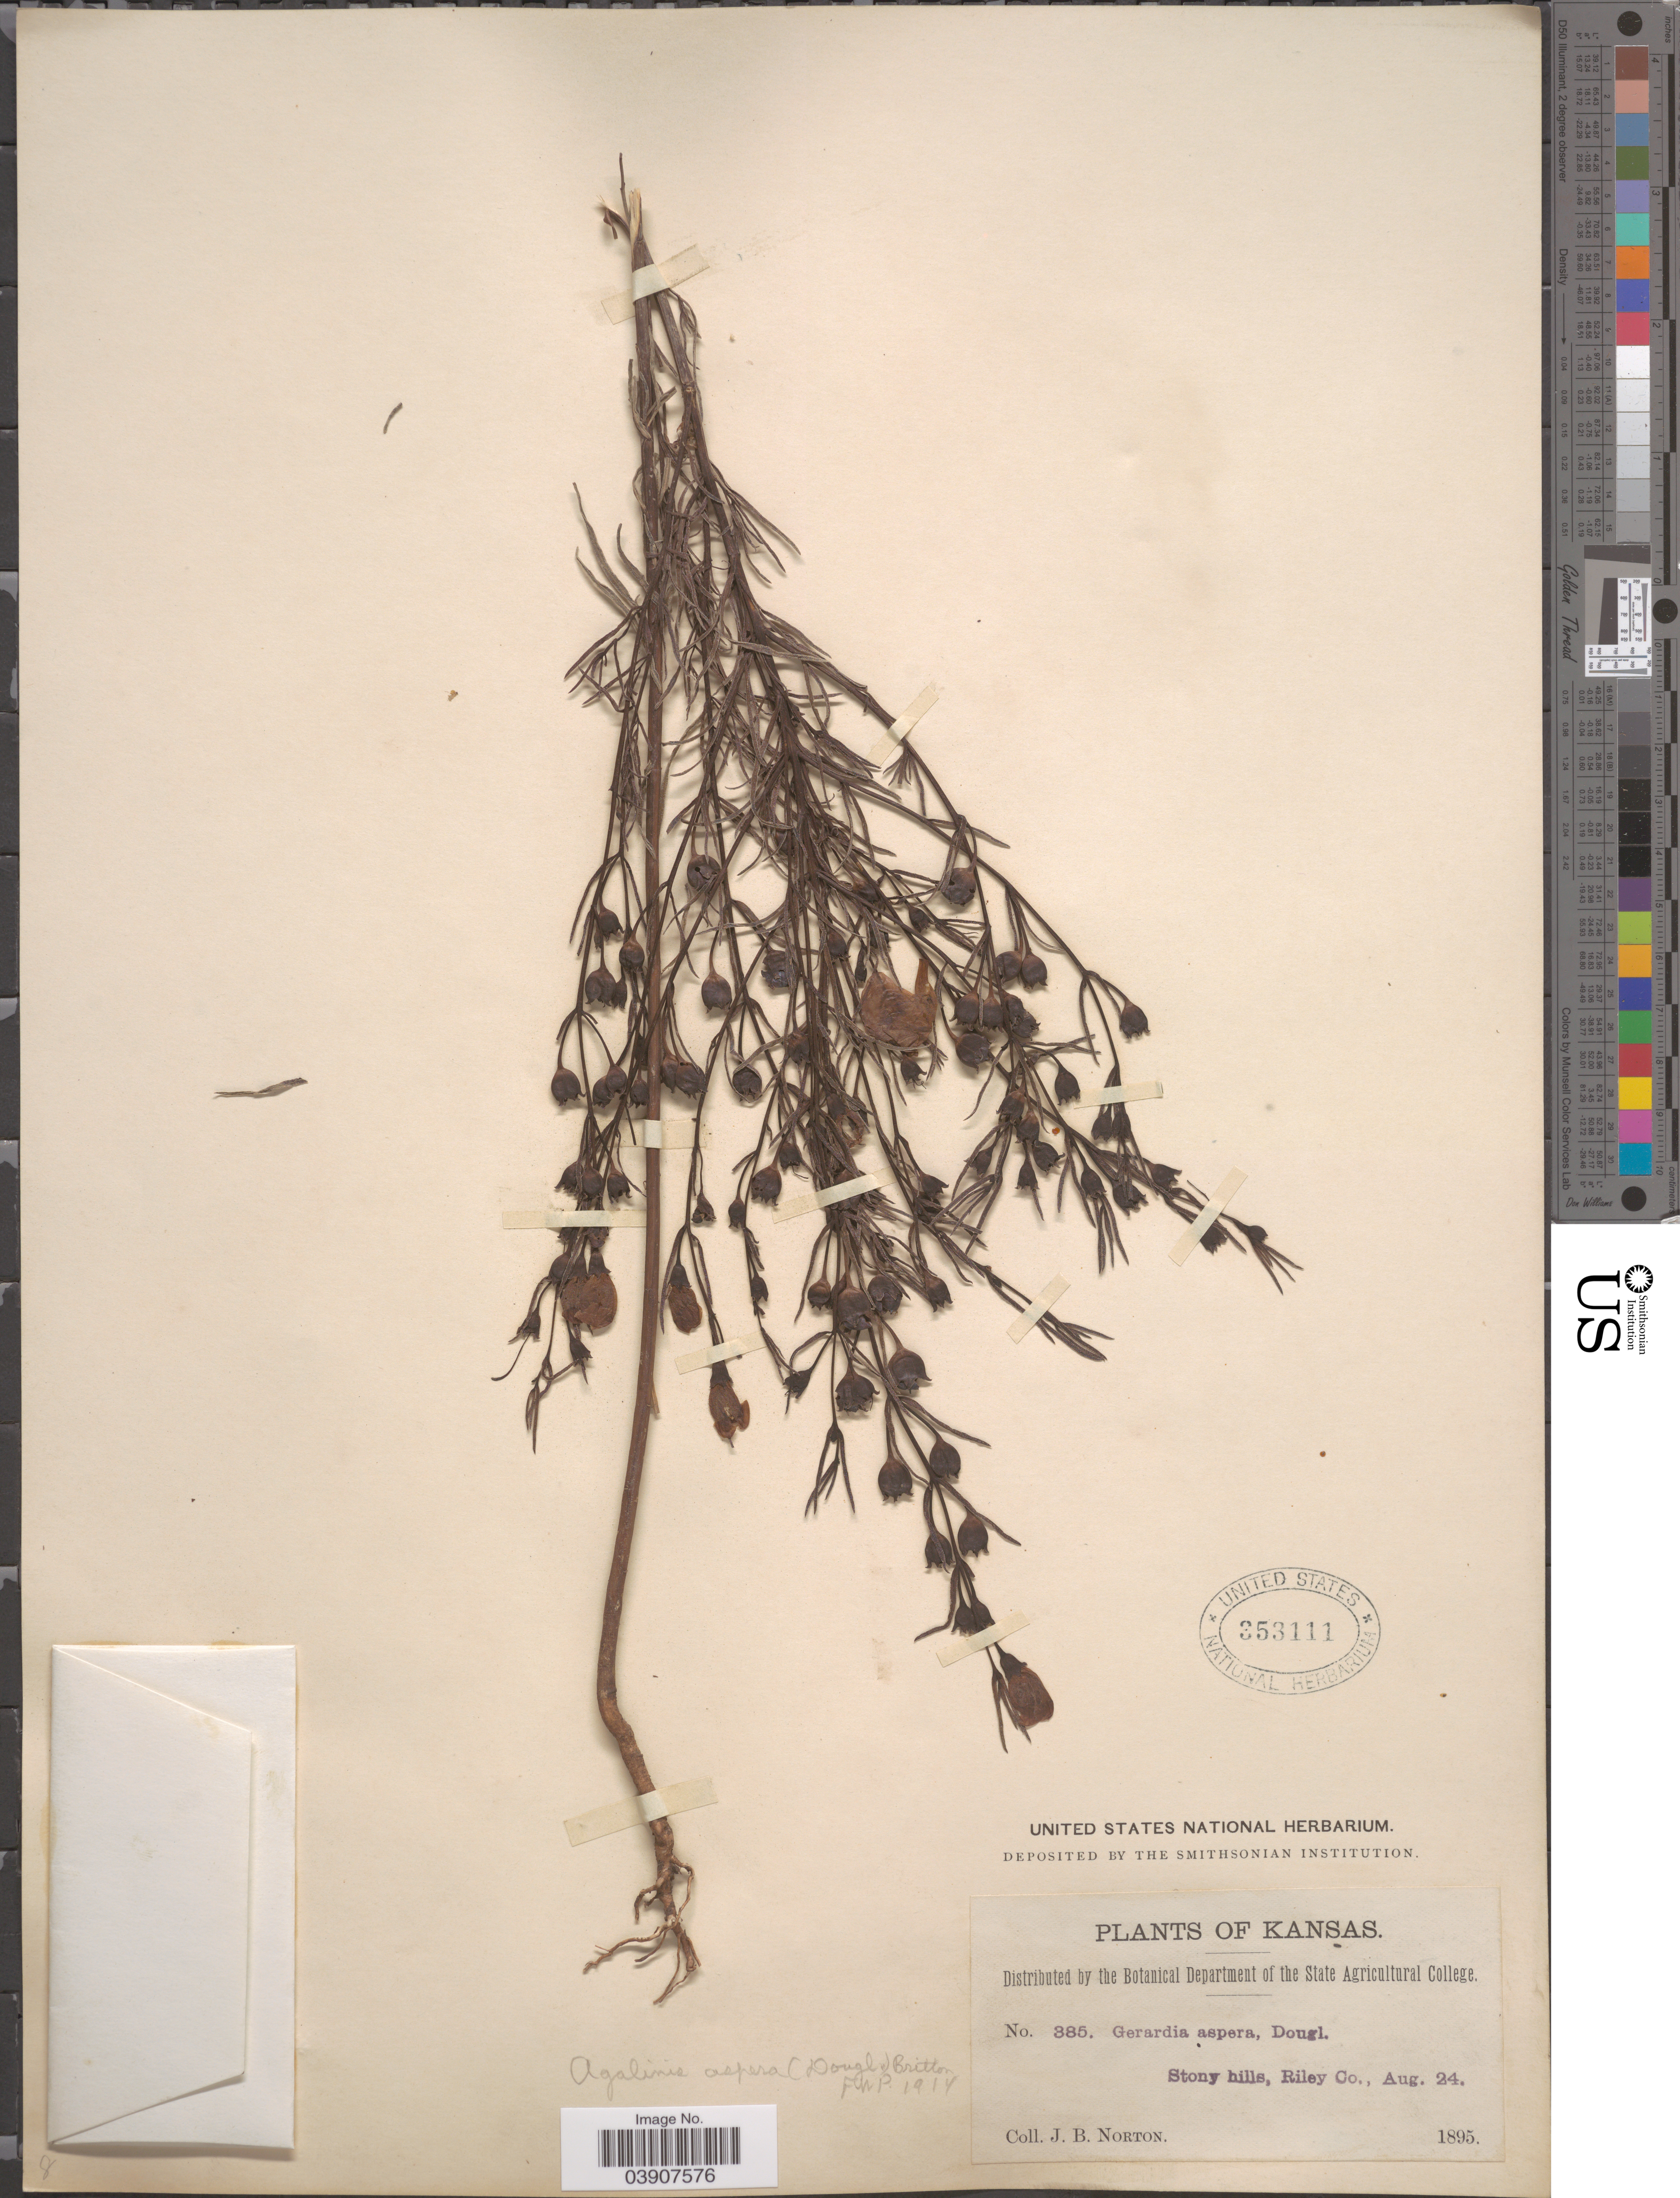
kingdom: Plantae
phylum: Tracheophyta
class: Magnoliopsida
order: Lamiales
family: Orobanchaceae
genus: Agalinis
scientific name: Agalinis aspera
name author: (Douglas ex Benth.) Britton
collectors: J. B. Norton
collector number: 885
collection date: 1895-08-24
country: United States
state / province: Kansas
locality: Stony hills, Riley Co.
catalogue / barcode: US 353111